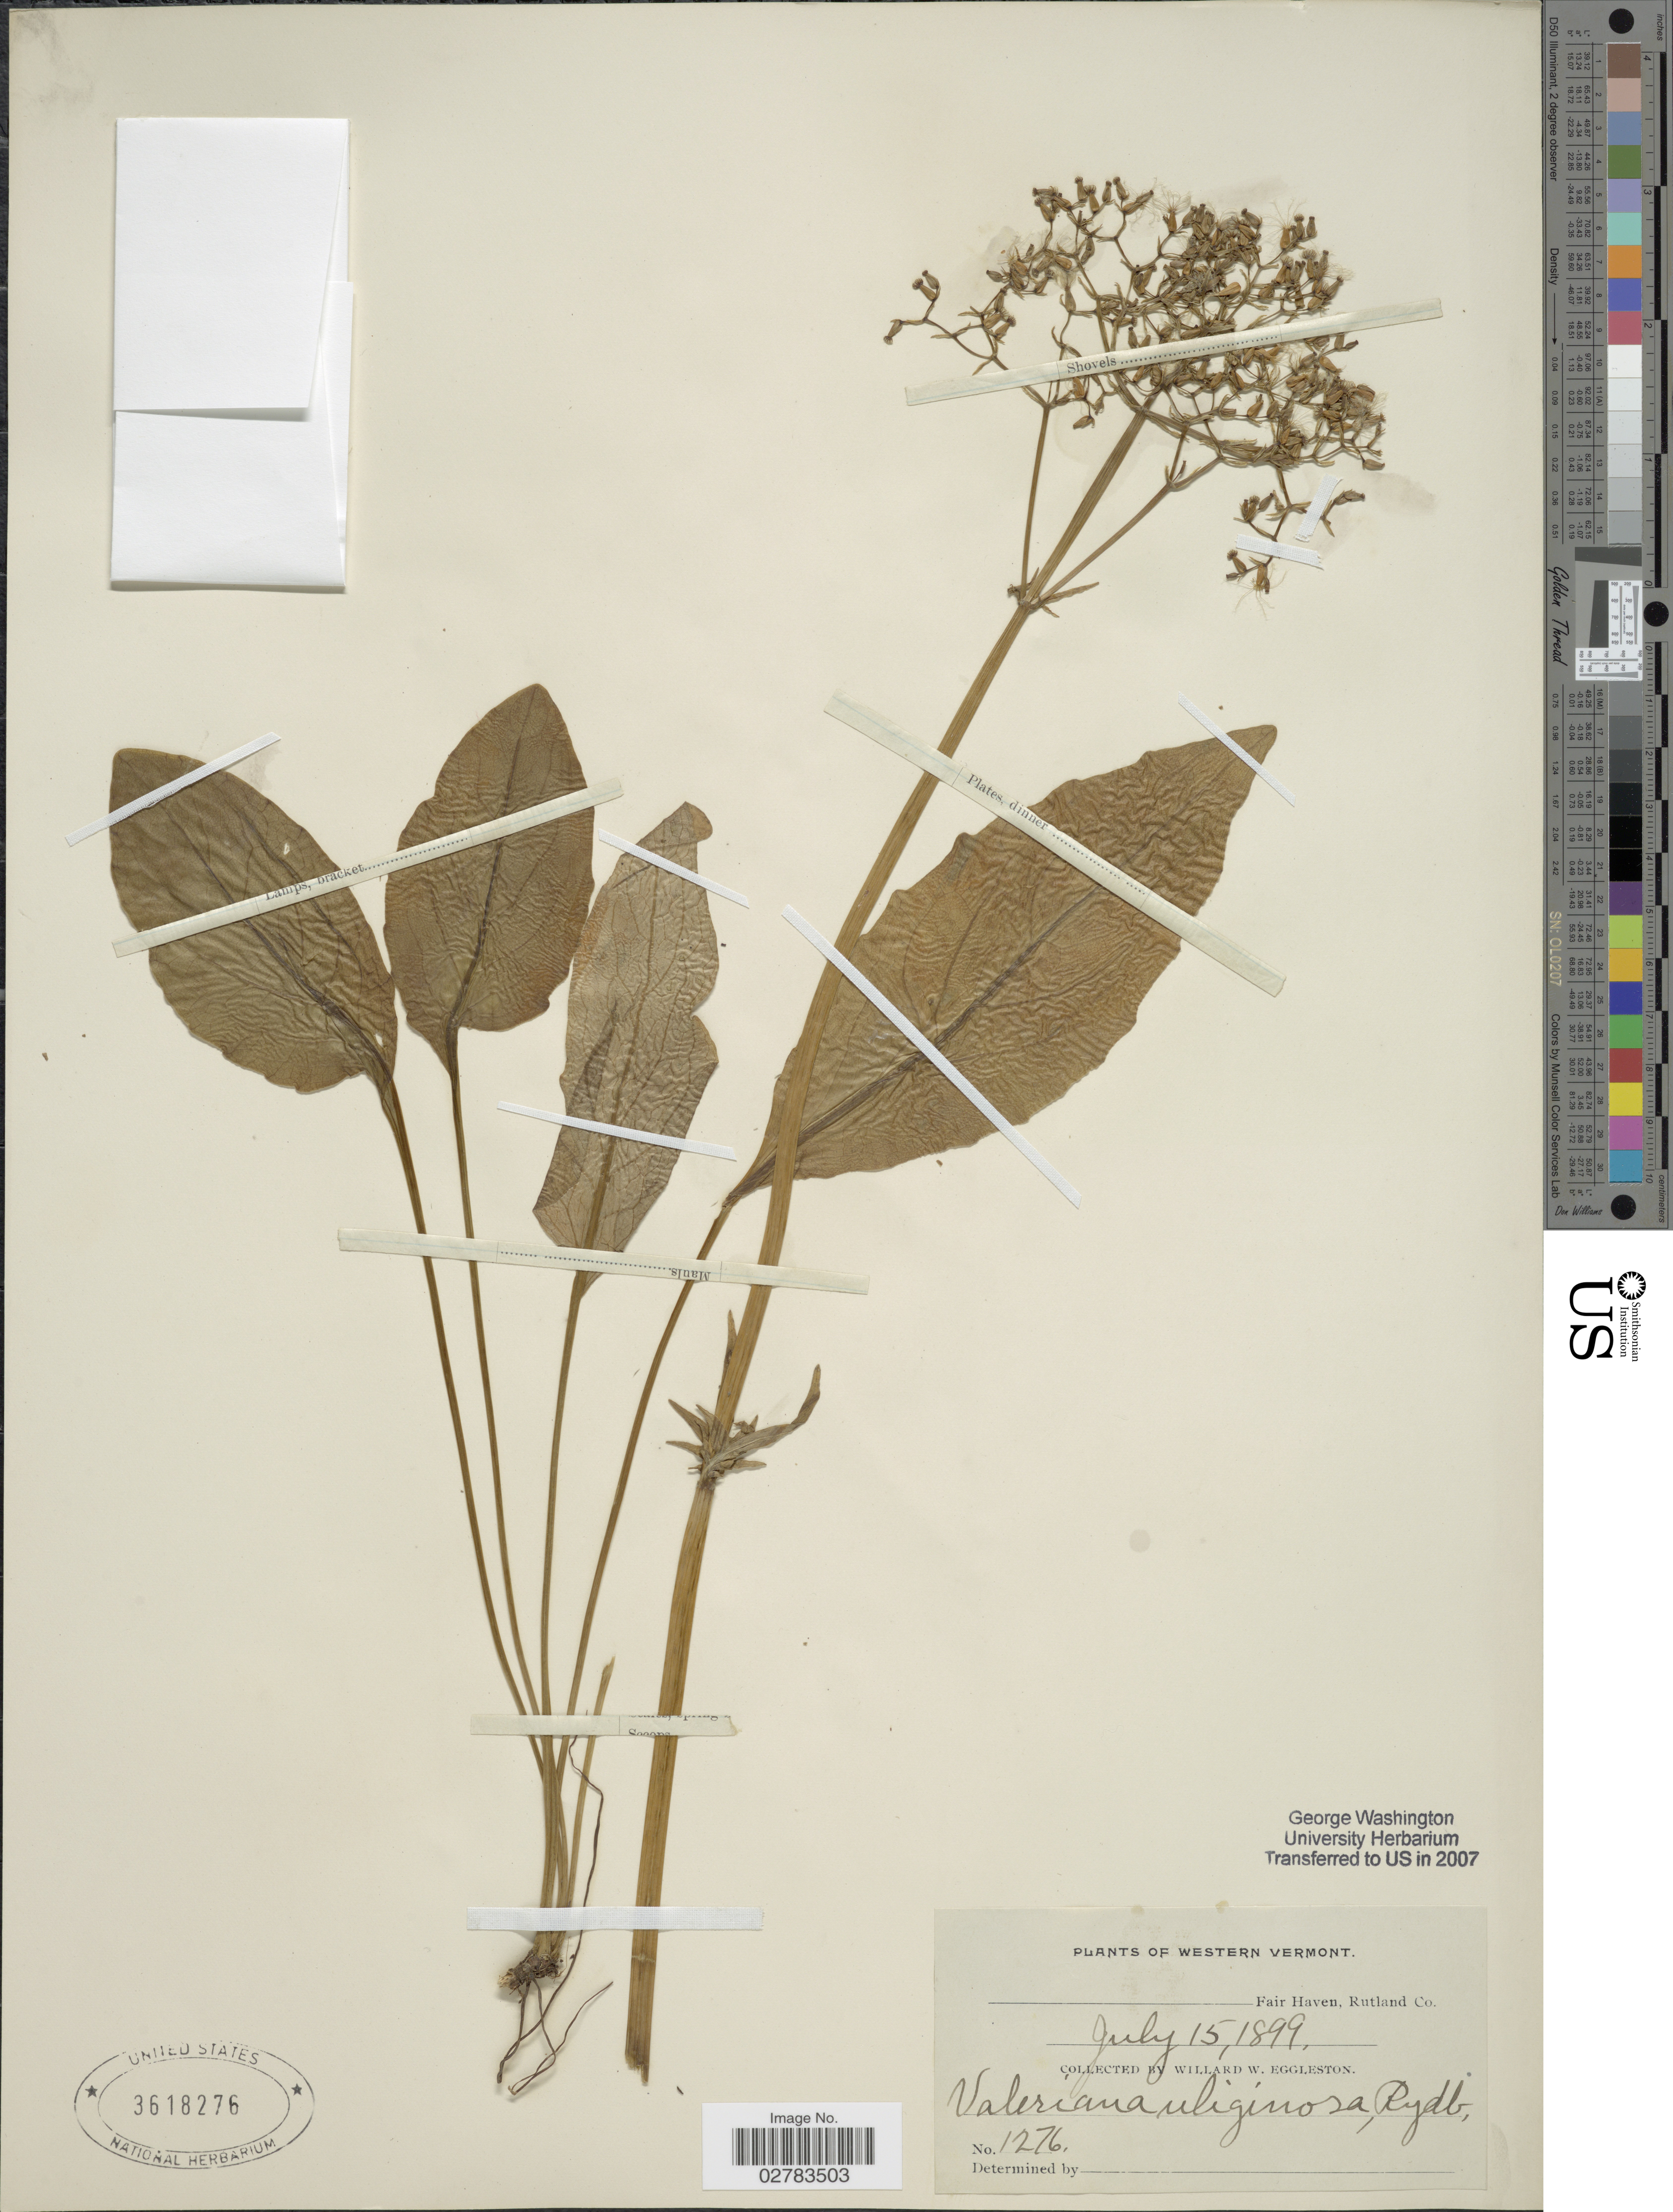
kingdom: Plantae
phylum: Tracheophyta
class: Magnoliopsida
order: Dipsacales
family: Caprifoliaceae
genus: Valeriana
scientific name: Valeriana uliginosa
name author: (Torr. & A. Gray) Rydb.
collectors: W. W. Eggleston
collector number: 1276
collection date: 1899-07-15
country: United States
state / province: Vermont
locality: Western Vermont, Fair Haven, Rutland Co.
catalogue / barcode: US 3618276